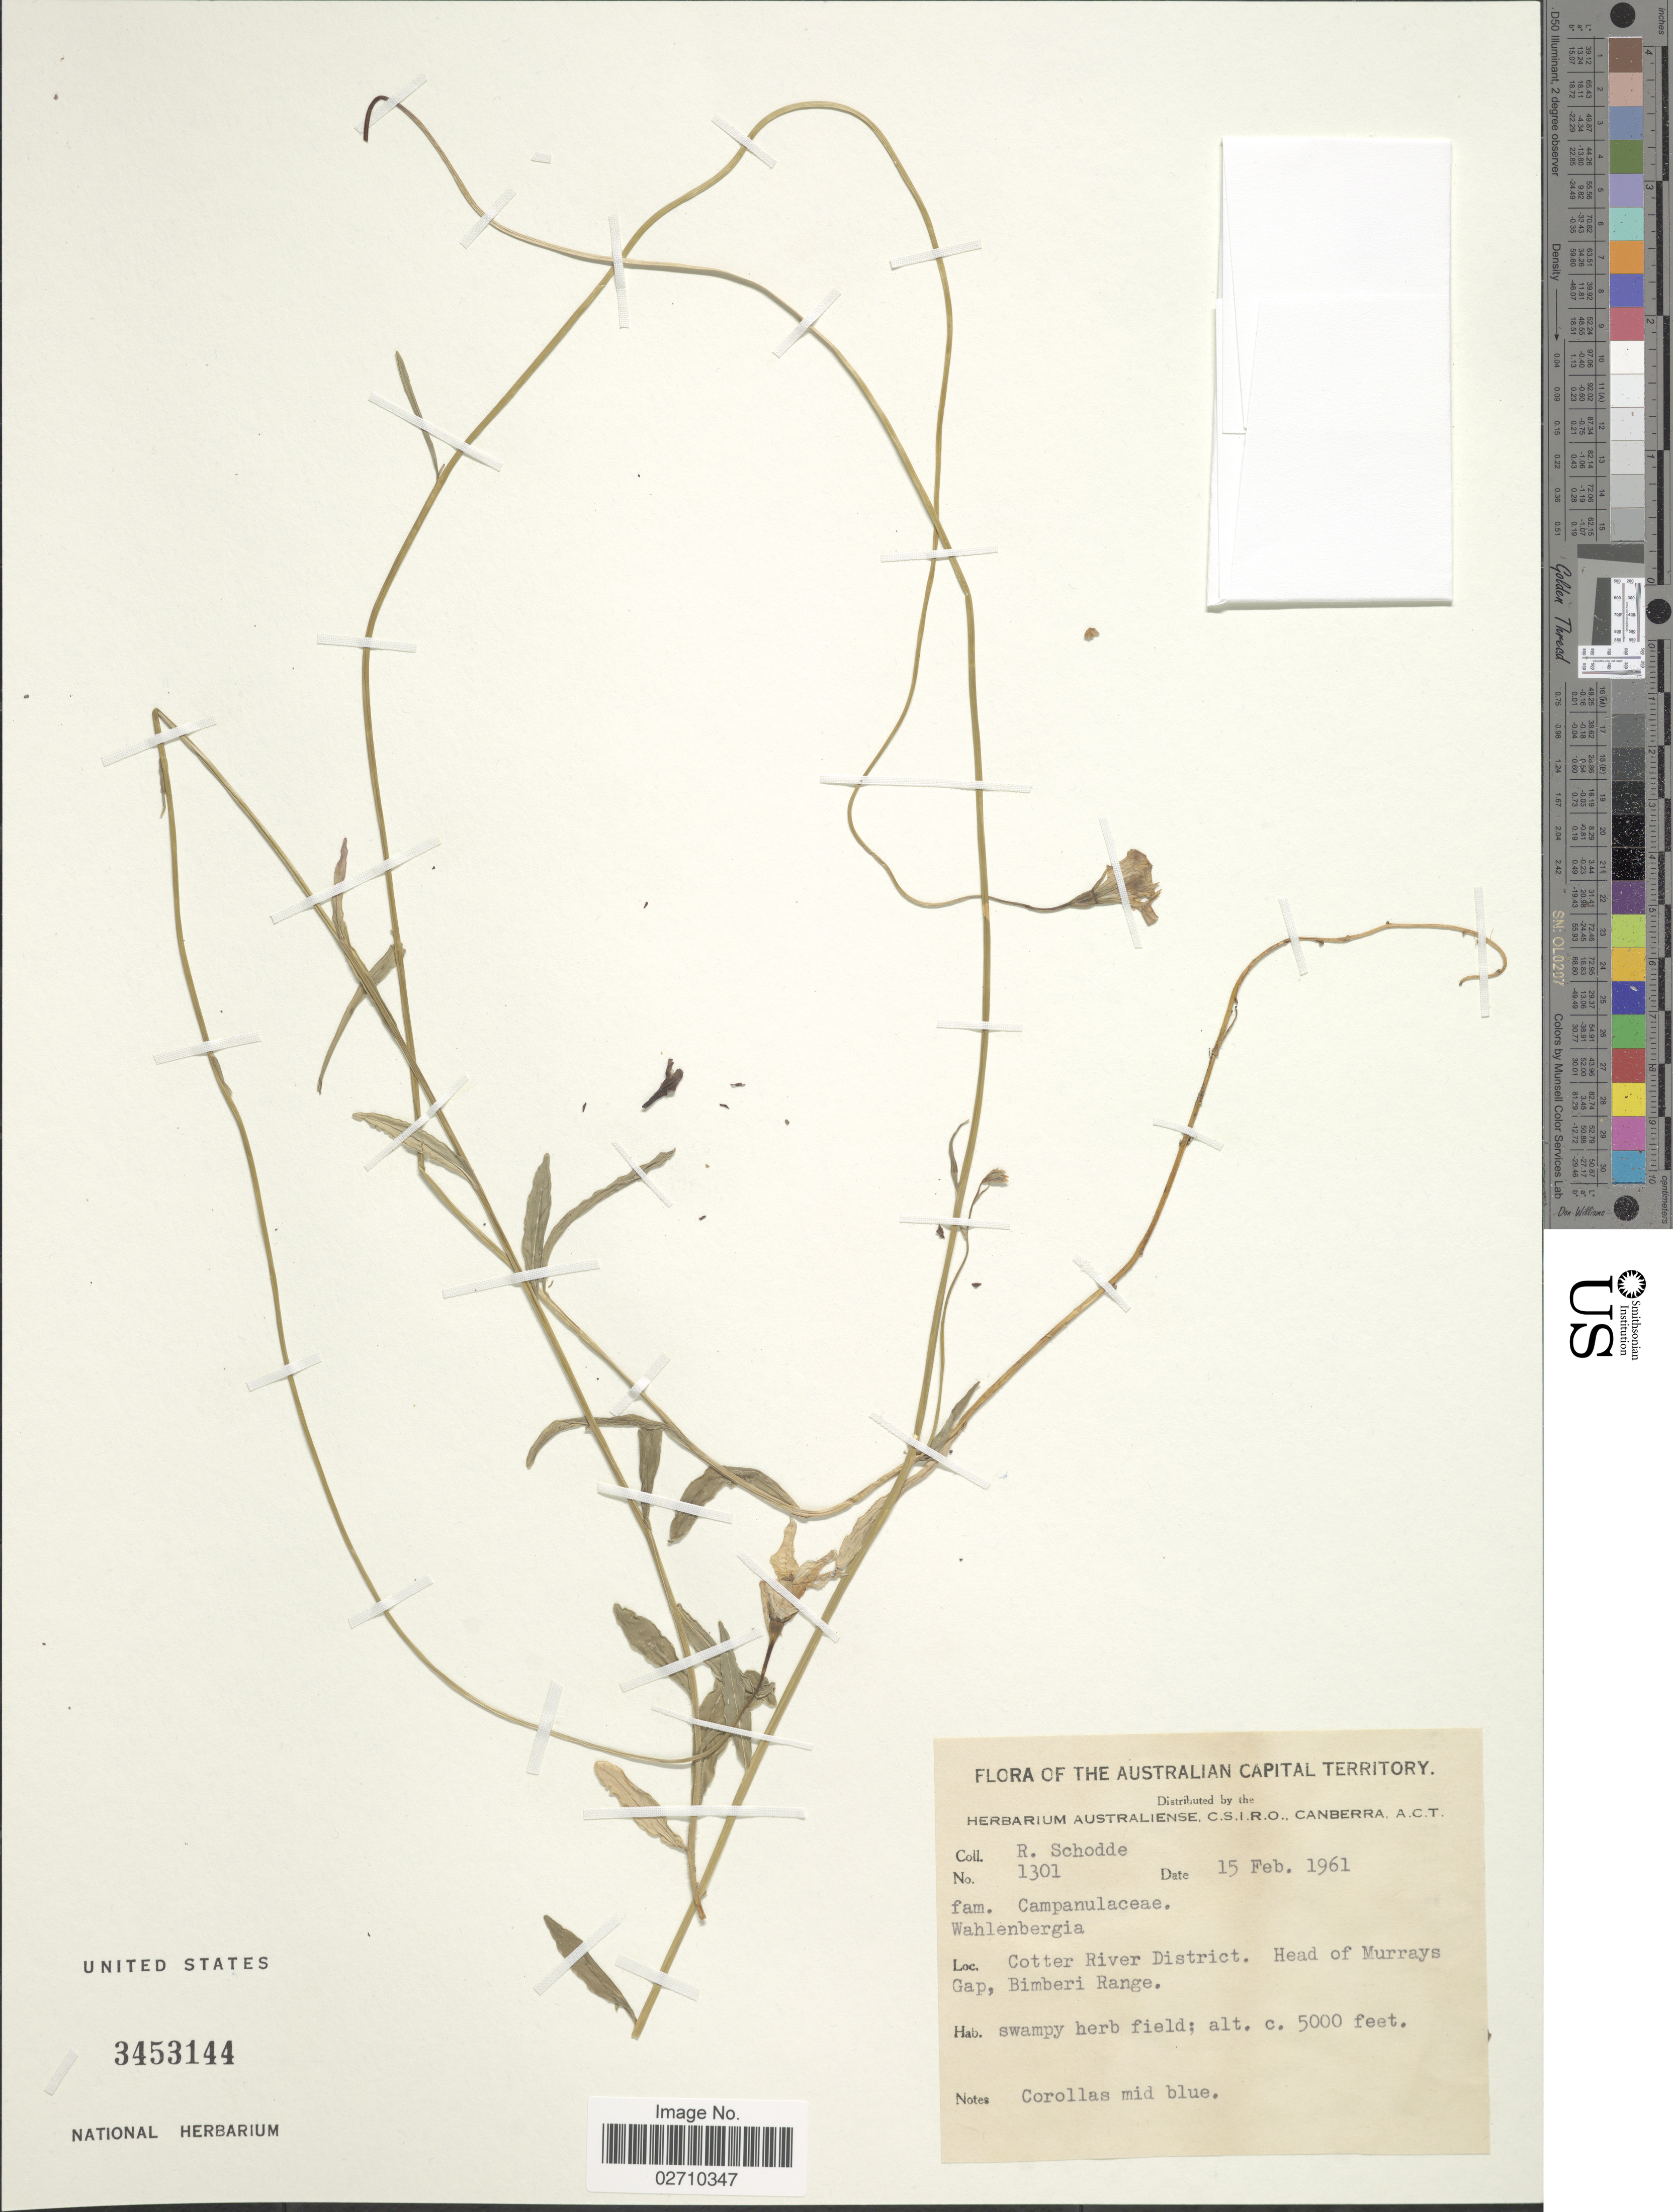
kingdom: Plantae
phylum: Tracheophyta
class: Magnoliopsida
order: Asterales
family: Campanulaceae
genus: Wahlenbergia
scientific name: Wahlenbergia sp.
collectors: R. Schodde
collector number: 1301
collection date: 1961-02-15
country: Australia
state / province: New South Wales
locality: Australian Capital Territory. Cotton River District. Head of Murrays Gap, Bimberi Range.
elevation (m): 1524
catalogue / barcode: US 3453144